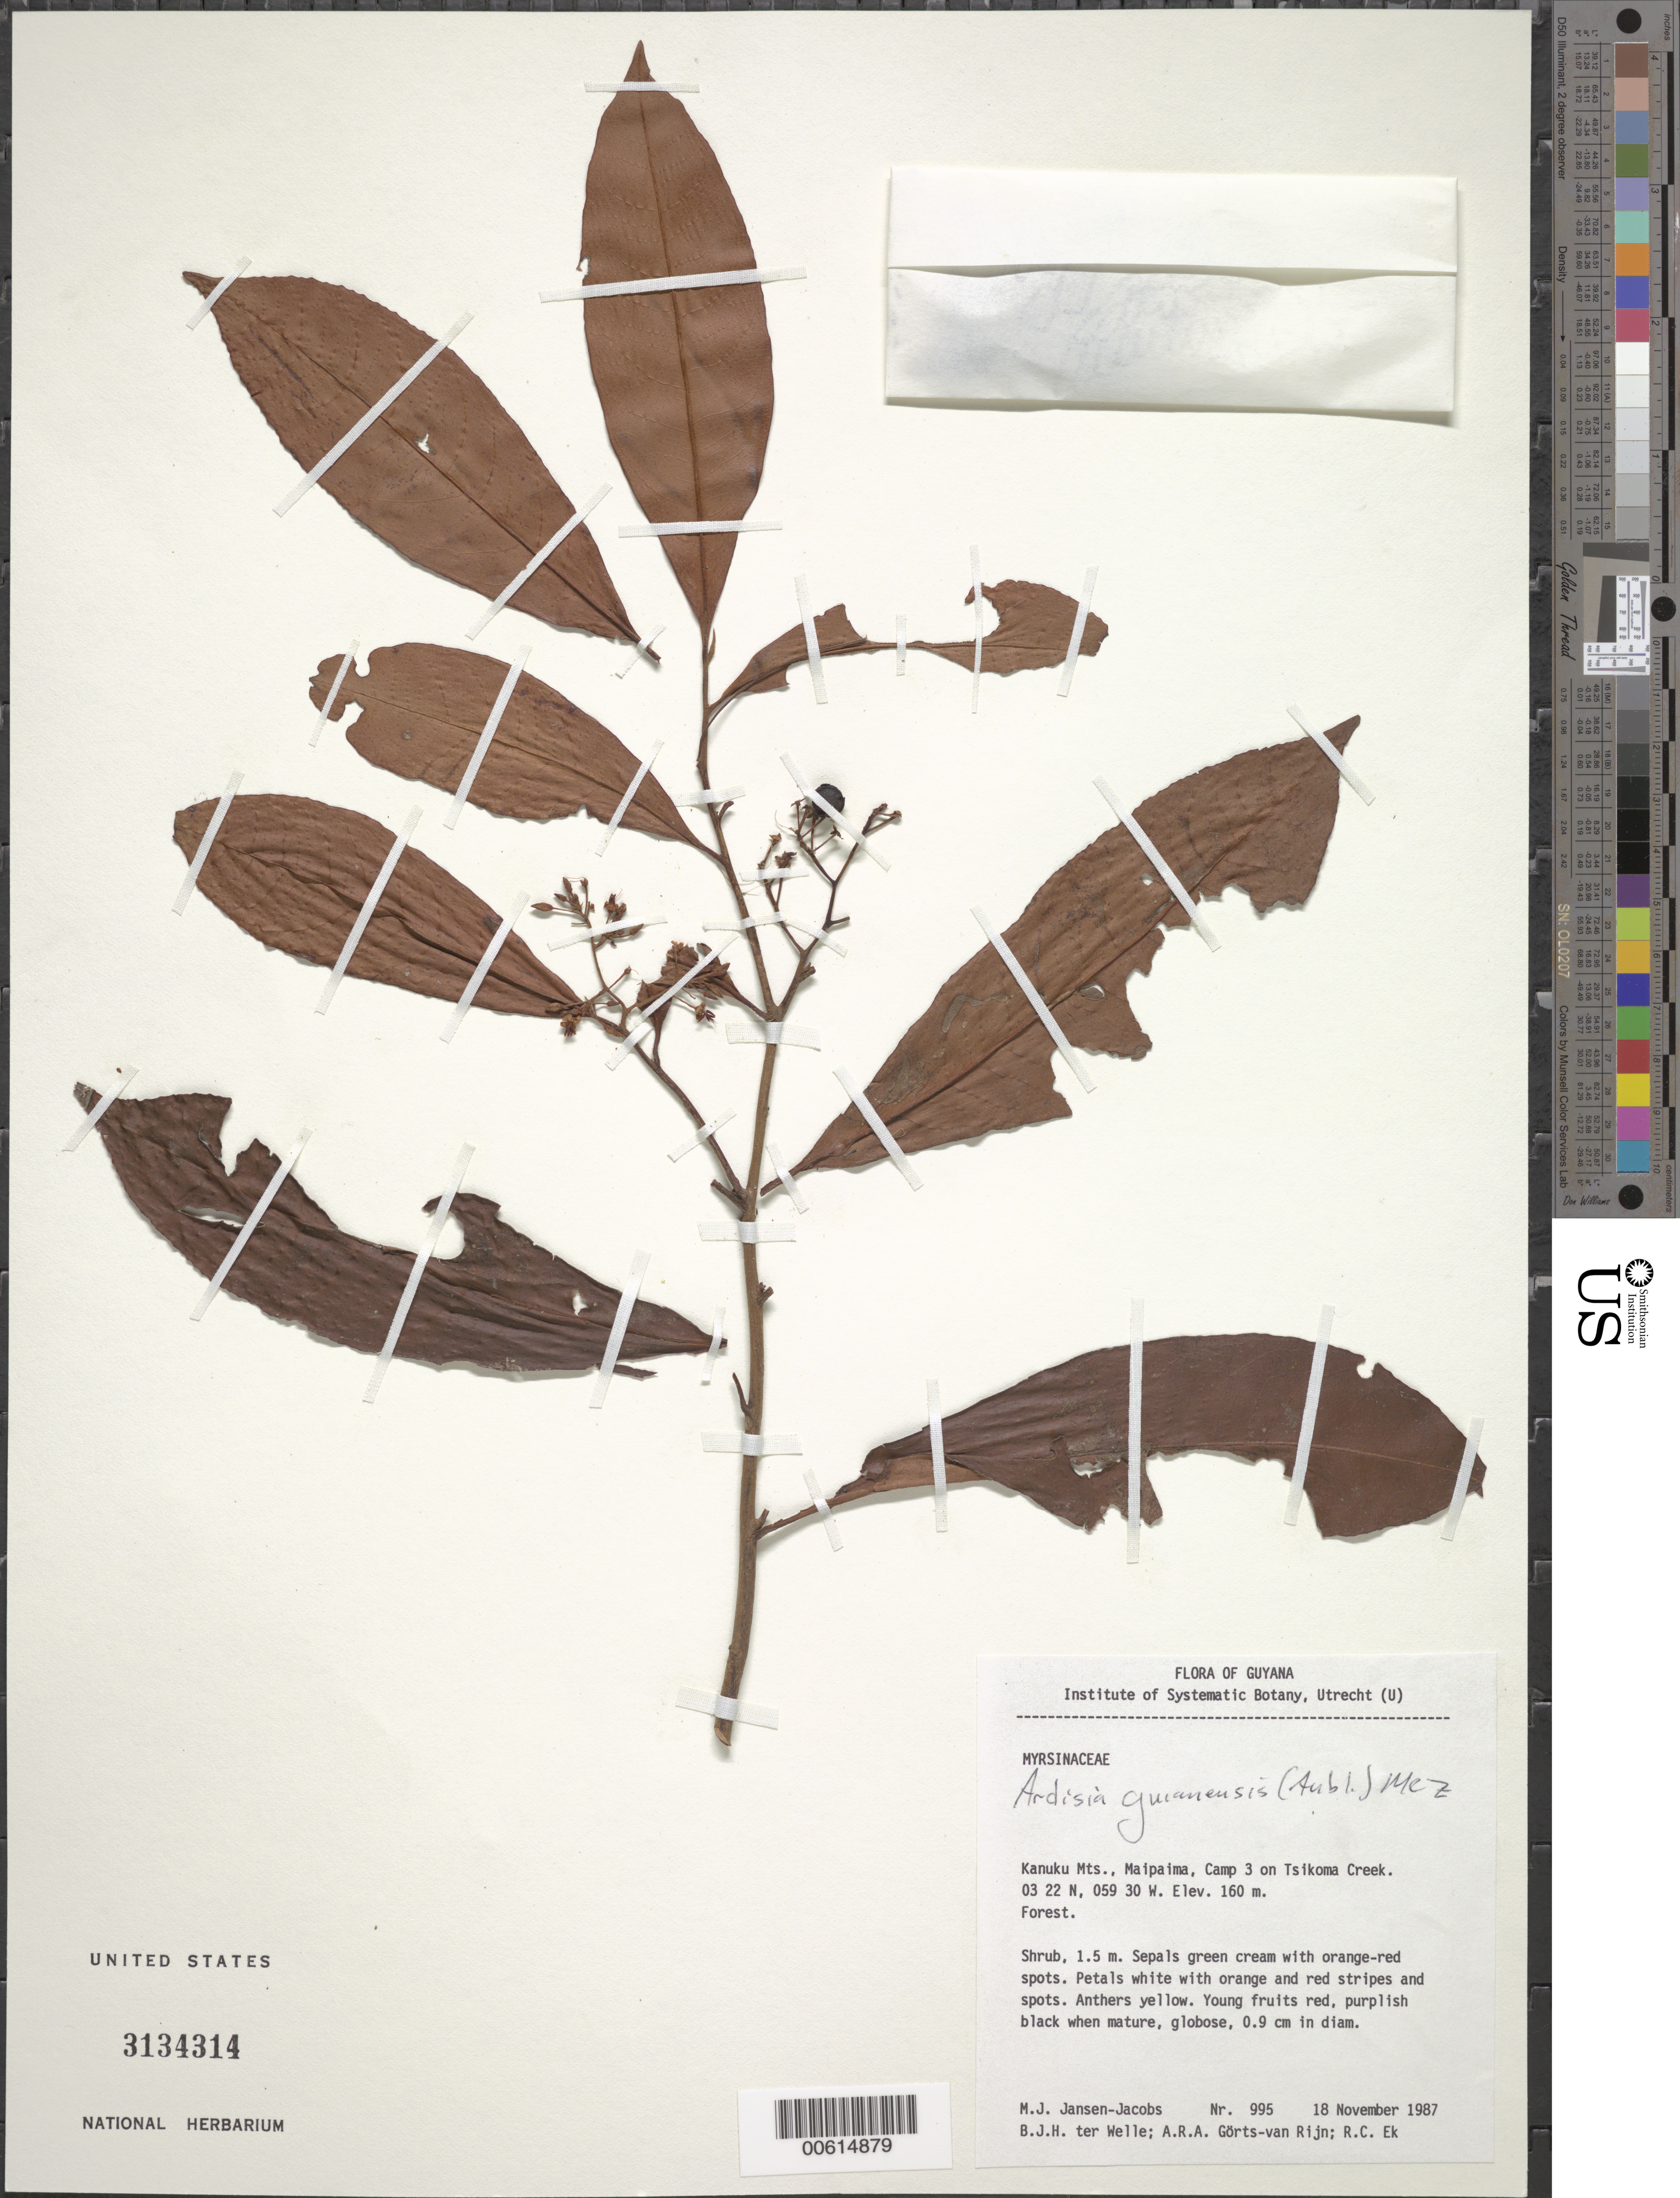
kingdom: Plantae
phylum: Tracheophyta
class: Magnoliopsida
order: Ericales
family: Primulaceae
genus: Ardisia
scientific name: Ardisia guianensis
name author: (Aubl.) Mez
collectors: M. J. Jansen-Jacobs, B. Welle, A. .R. A. Görts-van Rijn & R. C. Ek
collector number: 995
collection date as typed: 18-Nov-87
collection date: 1987-11-18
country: Guyana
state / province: U. Takutu-U. Essequibo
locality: Kanuku Mts., Maipaima, Camp 3 on Tsikoma Creek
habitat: Forest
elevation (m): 160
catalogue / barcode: US 3134314